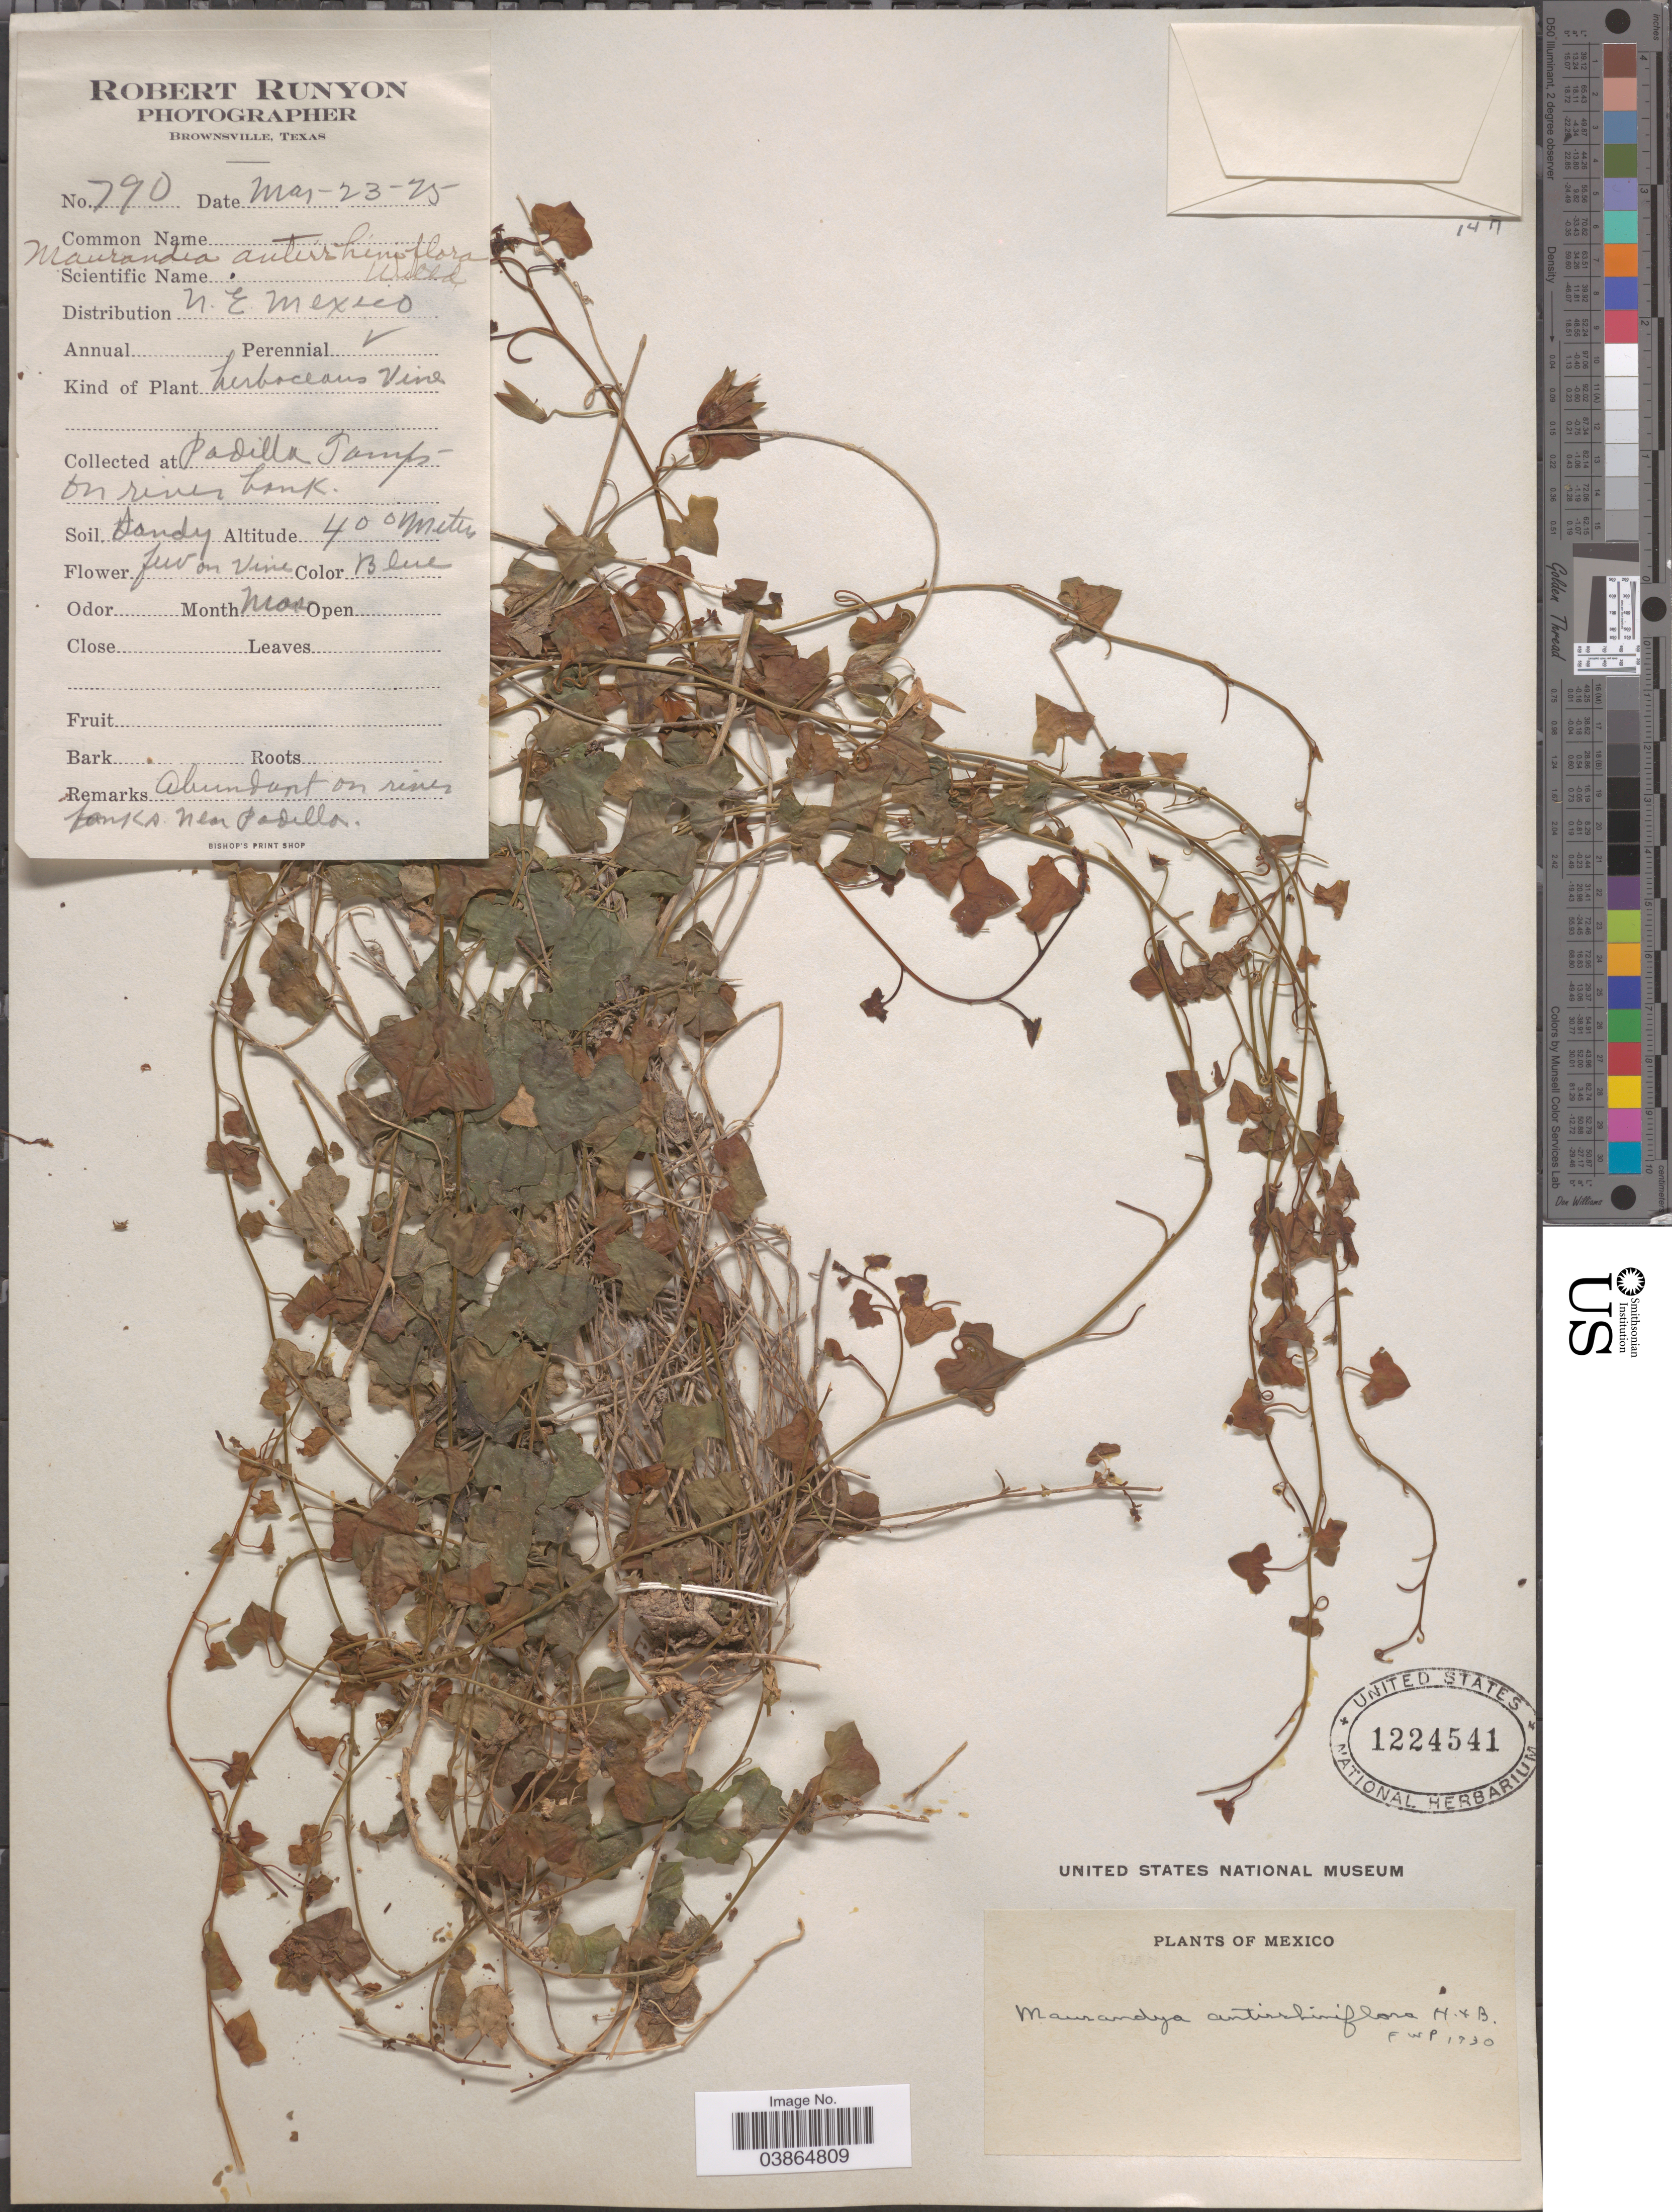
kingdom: Plantae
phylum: Tracheophyta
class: Magnoliopsida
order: Lamiales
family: Plantaginaceae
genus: Maurandya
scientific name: Maurandya antirrhiniflora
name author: Humb. & Bonpl. ex Willd.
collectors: R. Runyon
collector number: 790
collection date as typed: Transcribed d/m/y: 23/5/25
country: United States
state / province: Texas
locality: Padilla Tamps on river bank.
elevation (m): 400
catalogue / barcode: US 1224541